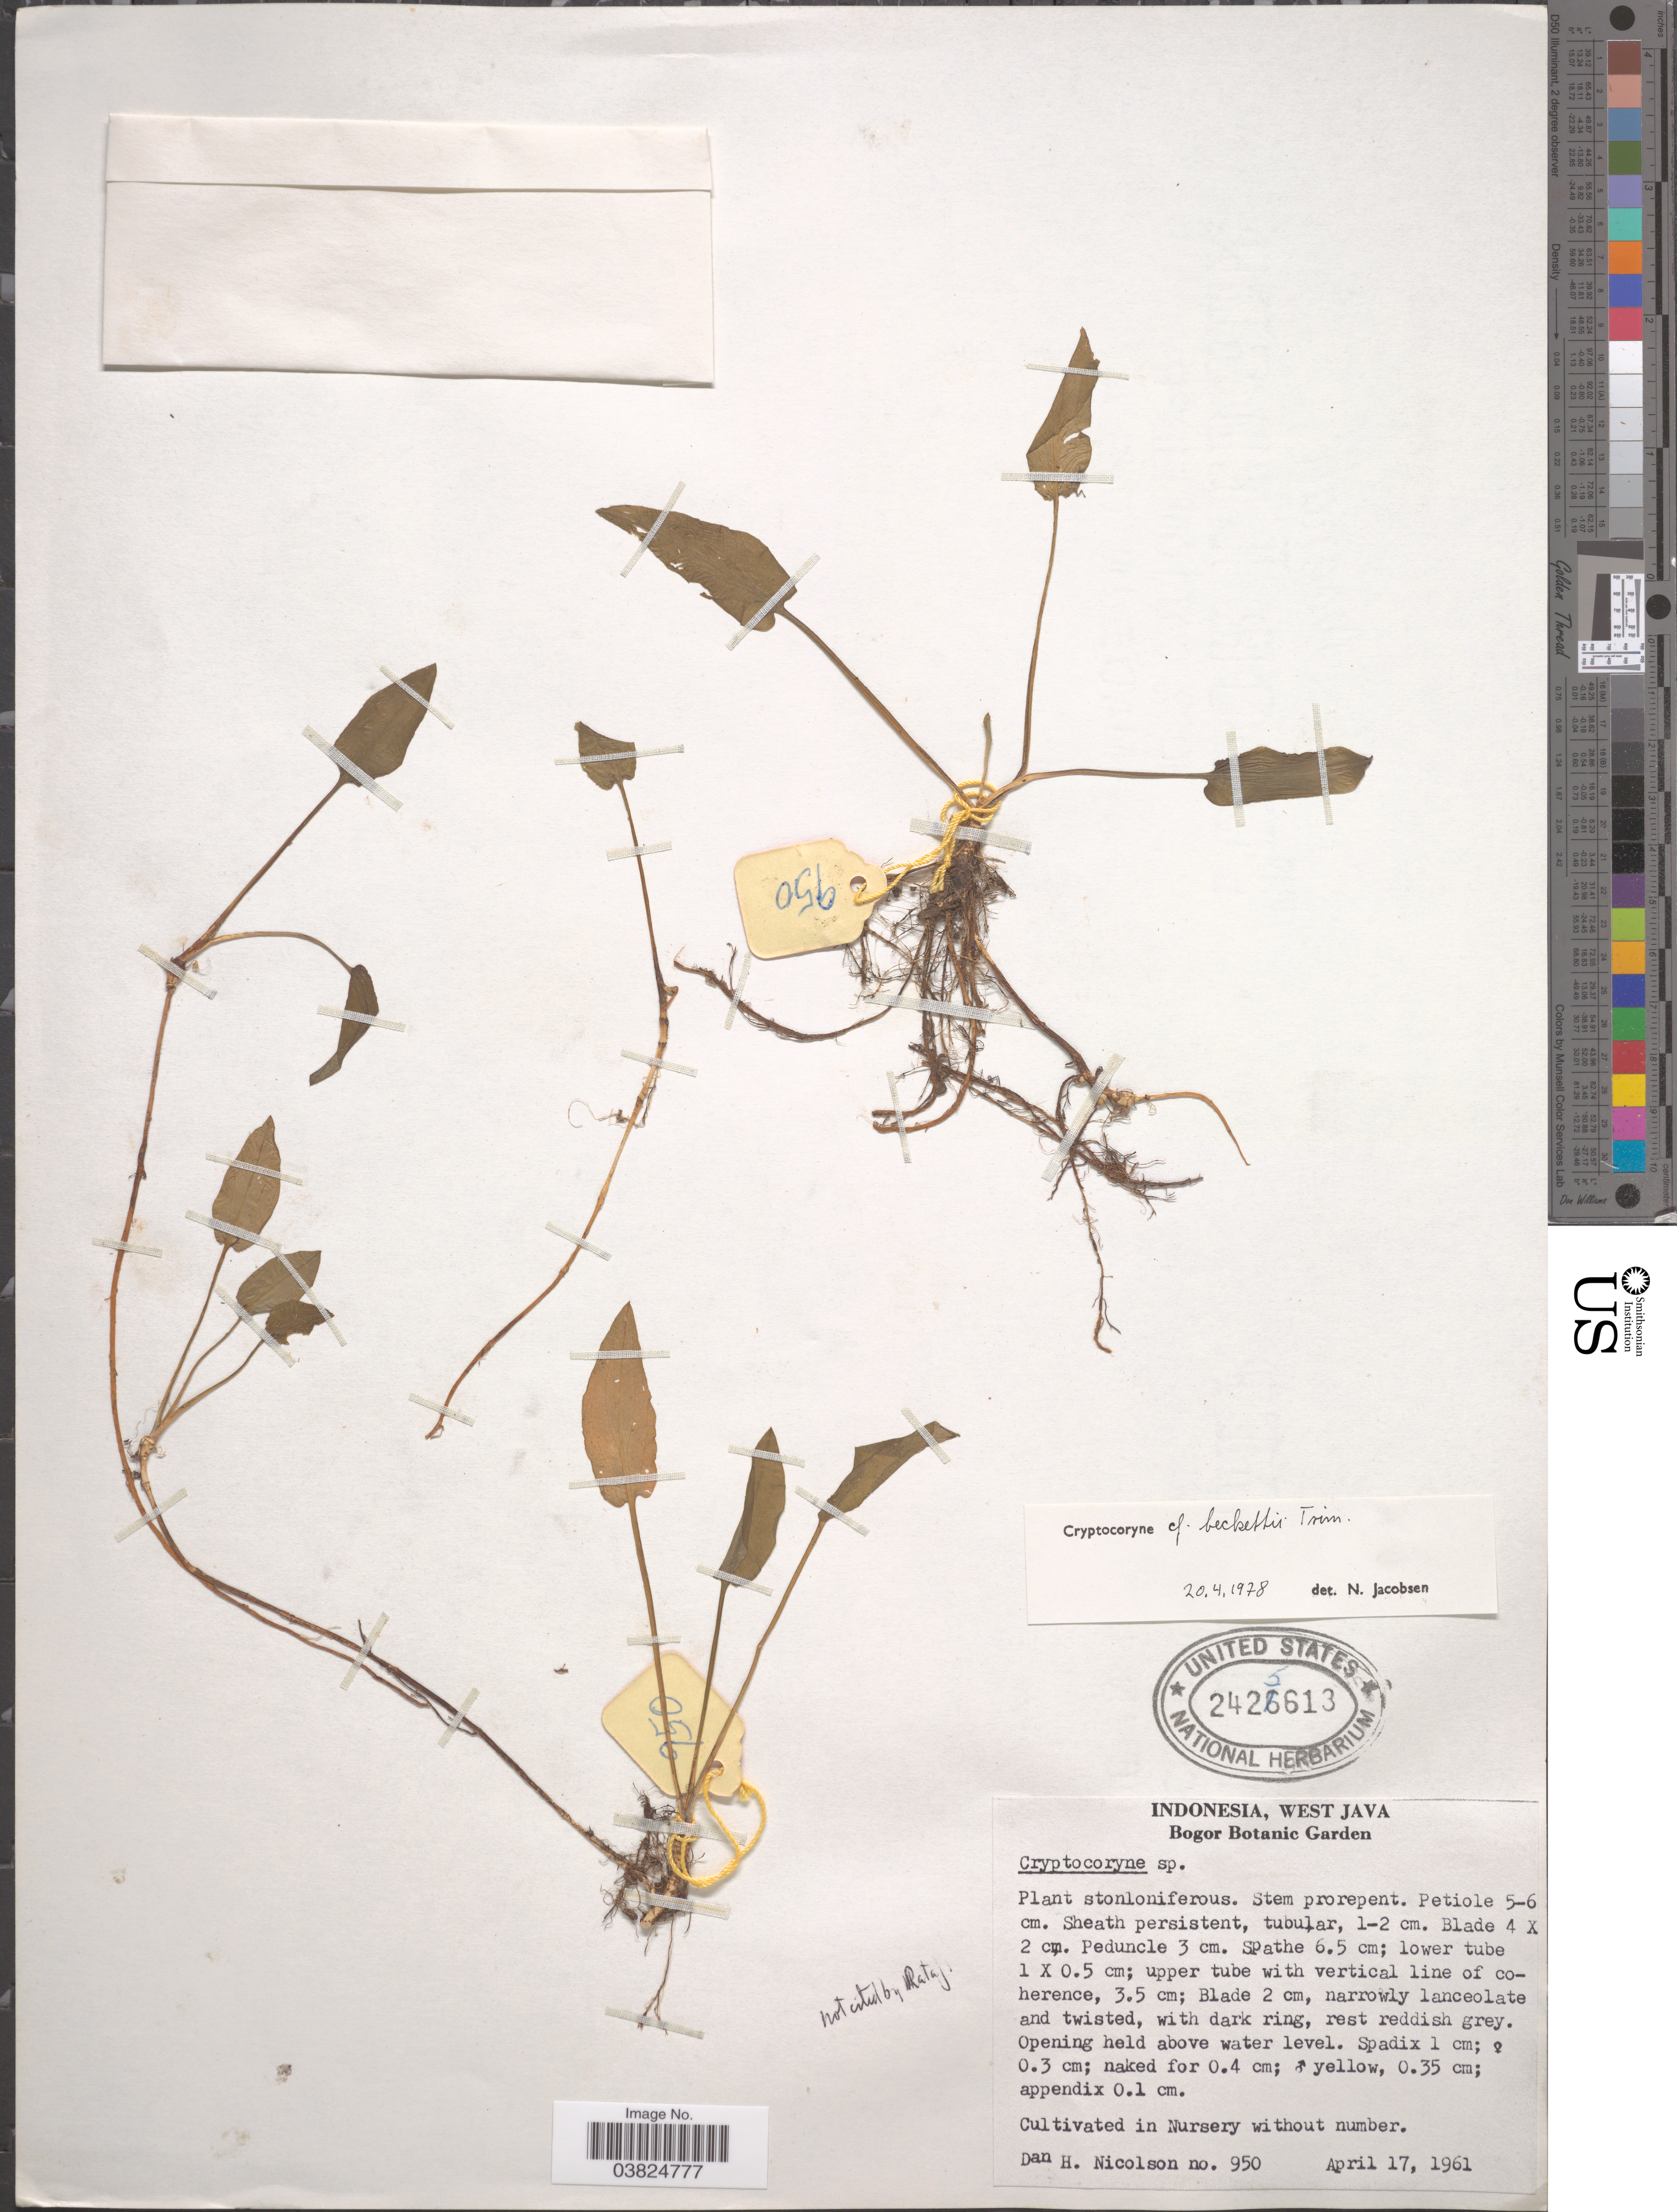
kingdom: Plantae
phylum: Tracheophyta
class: Liliopsida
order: Alismatales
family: Araceae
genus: Cryptocoryne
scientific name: Cryptocoryne beckettii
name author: Thuill. ex Trim.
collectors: D. H. Nicolson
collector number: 950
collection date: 1961-04-17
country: Indonesia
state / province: Java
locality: West Java, Bogor Botanic Garden.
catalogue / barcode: US 2425613